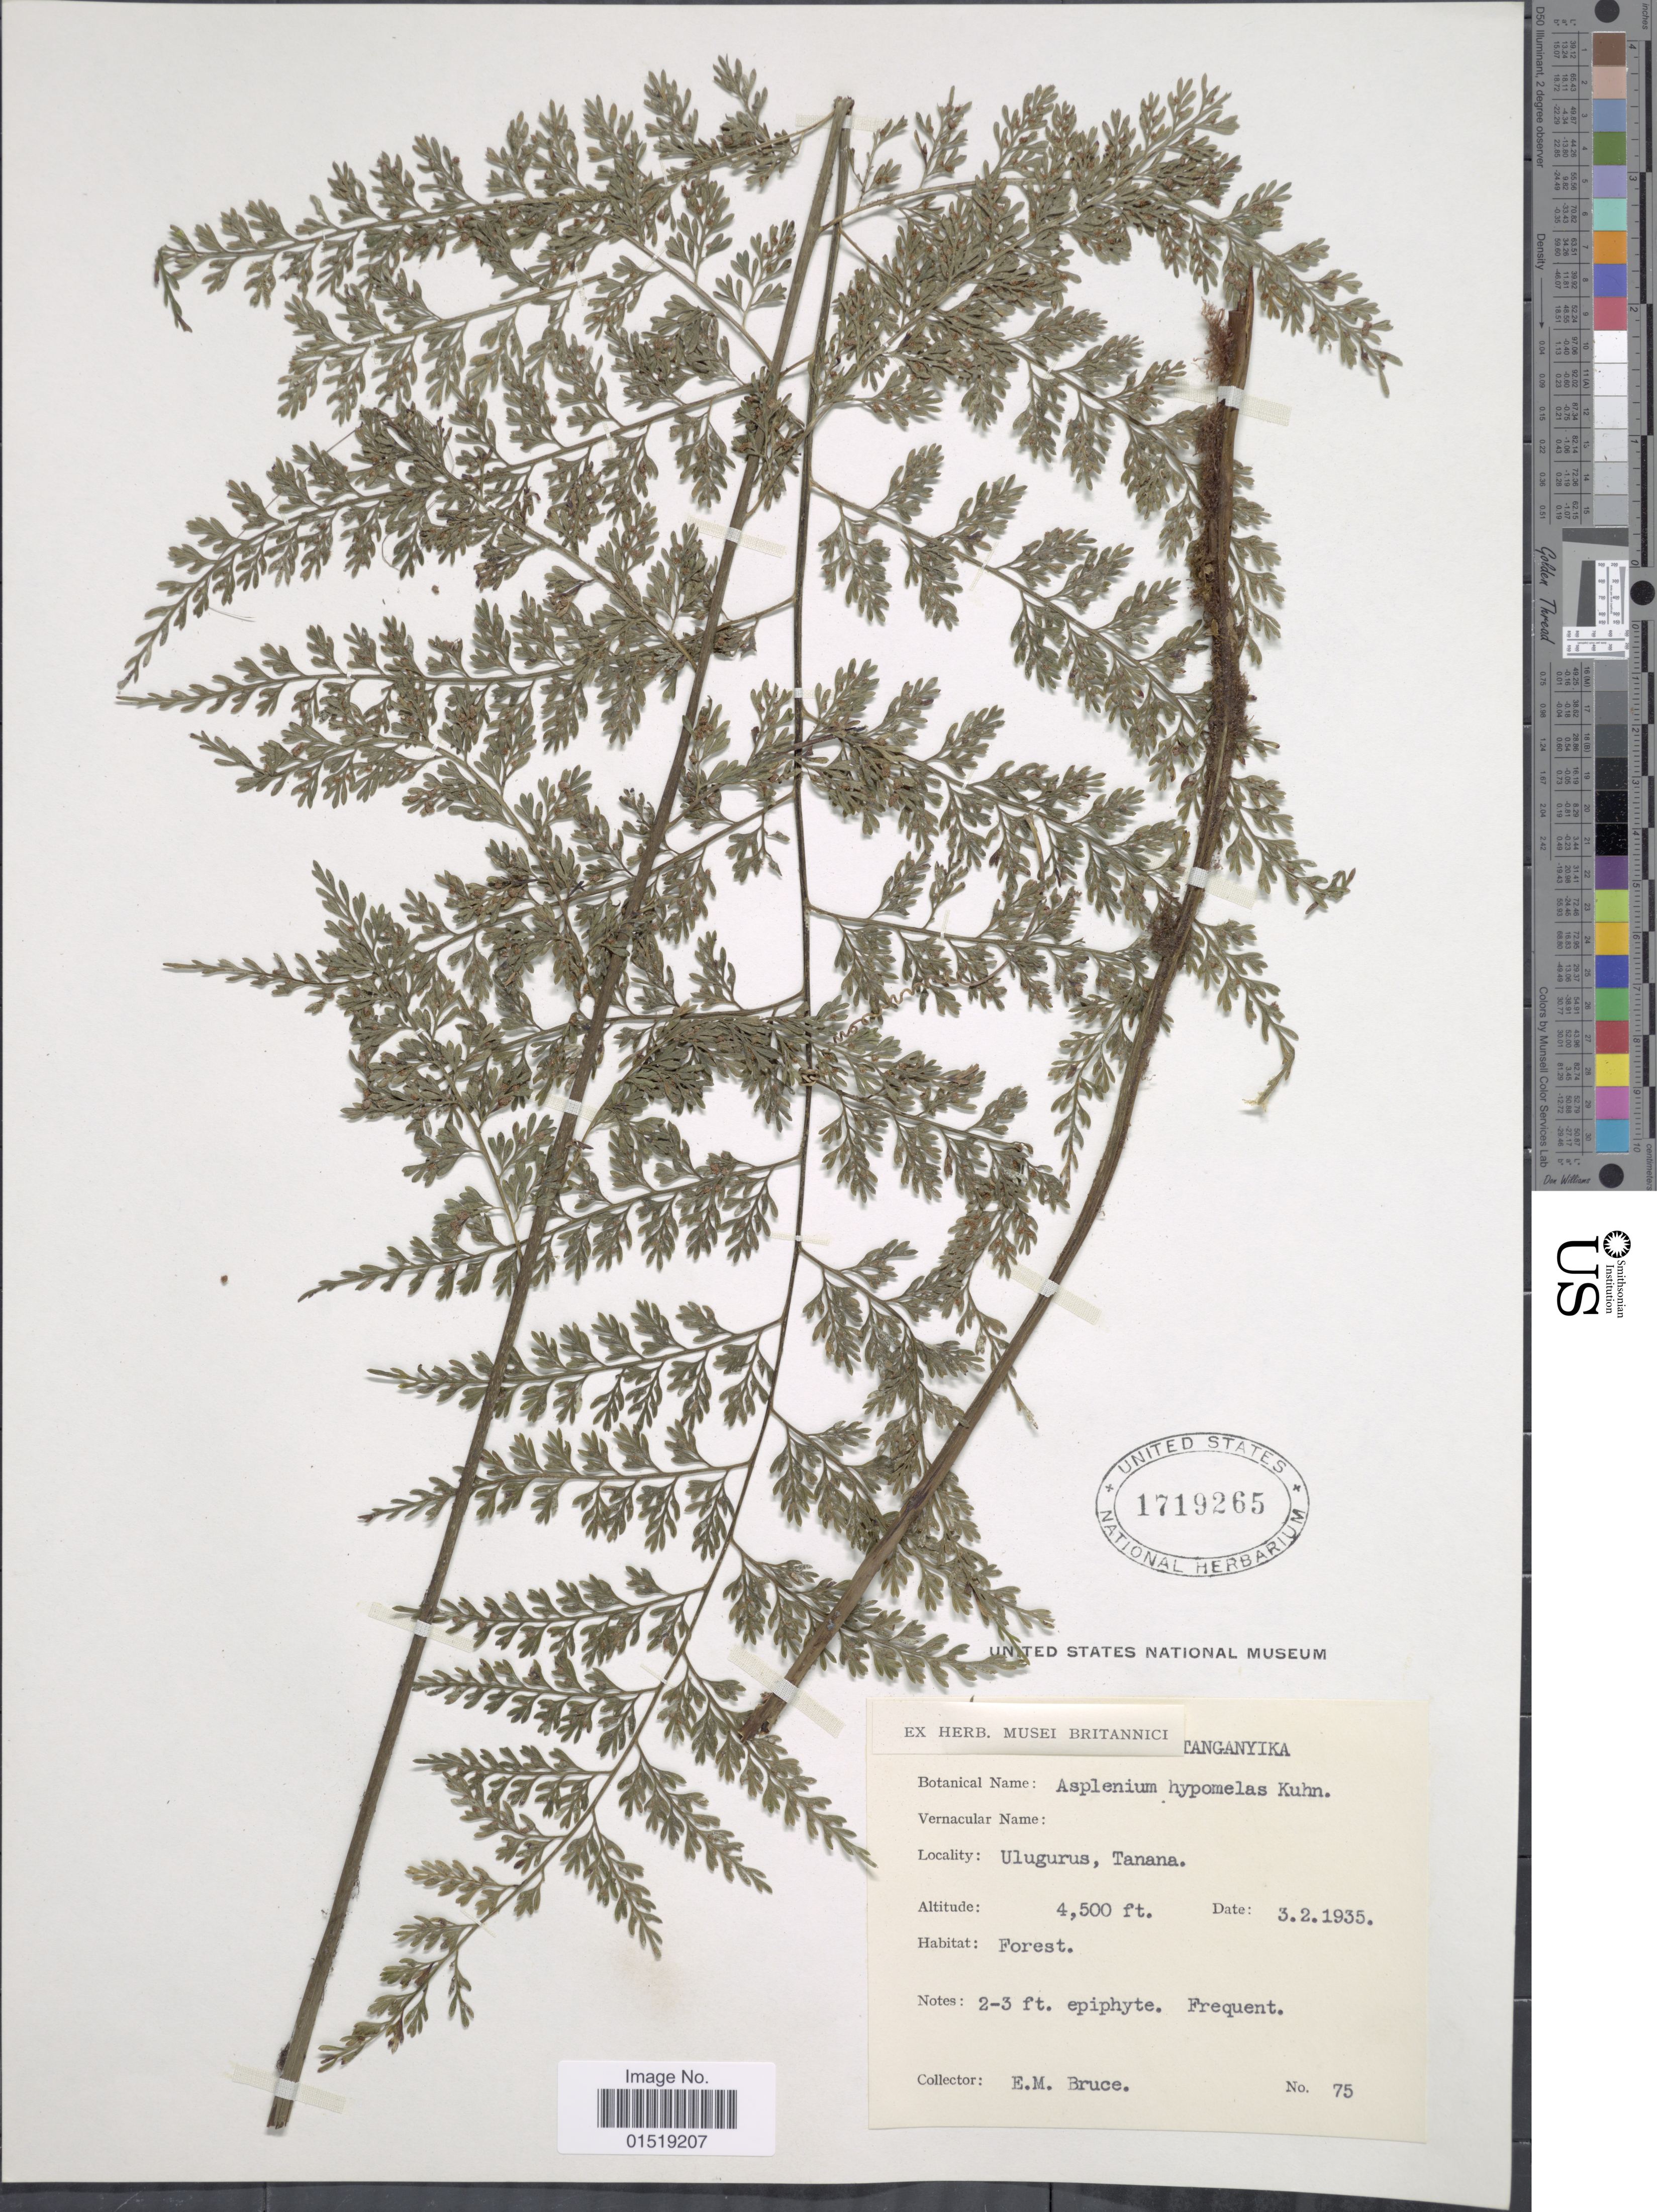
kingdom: Plantae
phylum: Tracheophyta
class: Polypodiopsida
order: Polypodiales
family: Aspleniaceae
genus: Asplenium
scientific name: Asplenium hypomelas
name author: Kuhn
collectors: E. Bruce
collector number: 75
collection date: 1935-02-03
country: Tanzania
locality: Tanganyika. Ulugurus, Tanana.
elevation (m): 1372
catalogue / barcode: US 1719265